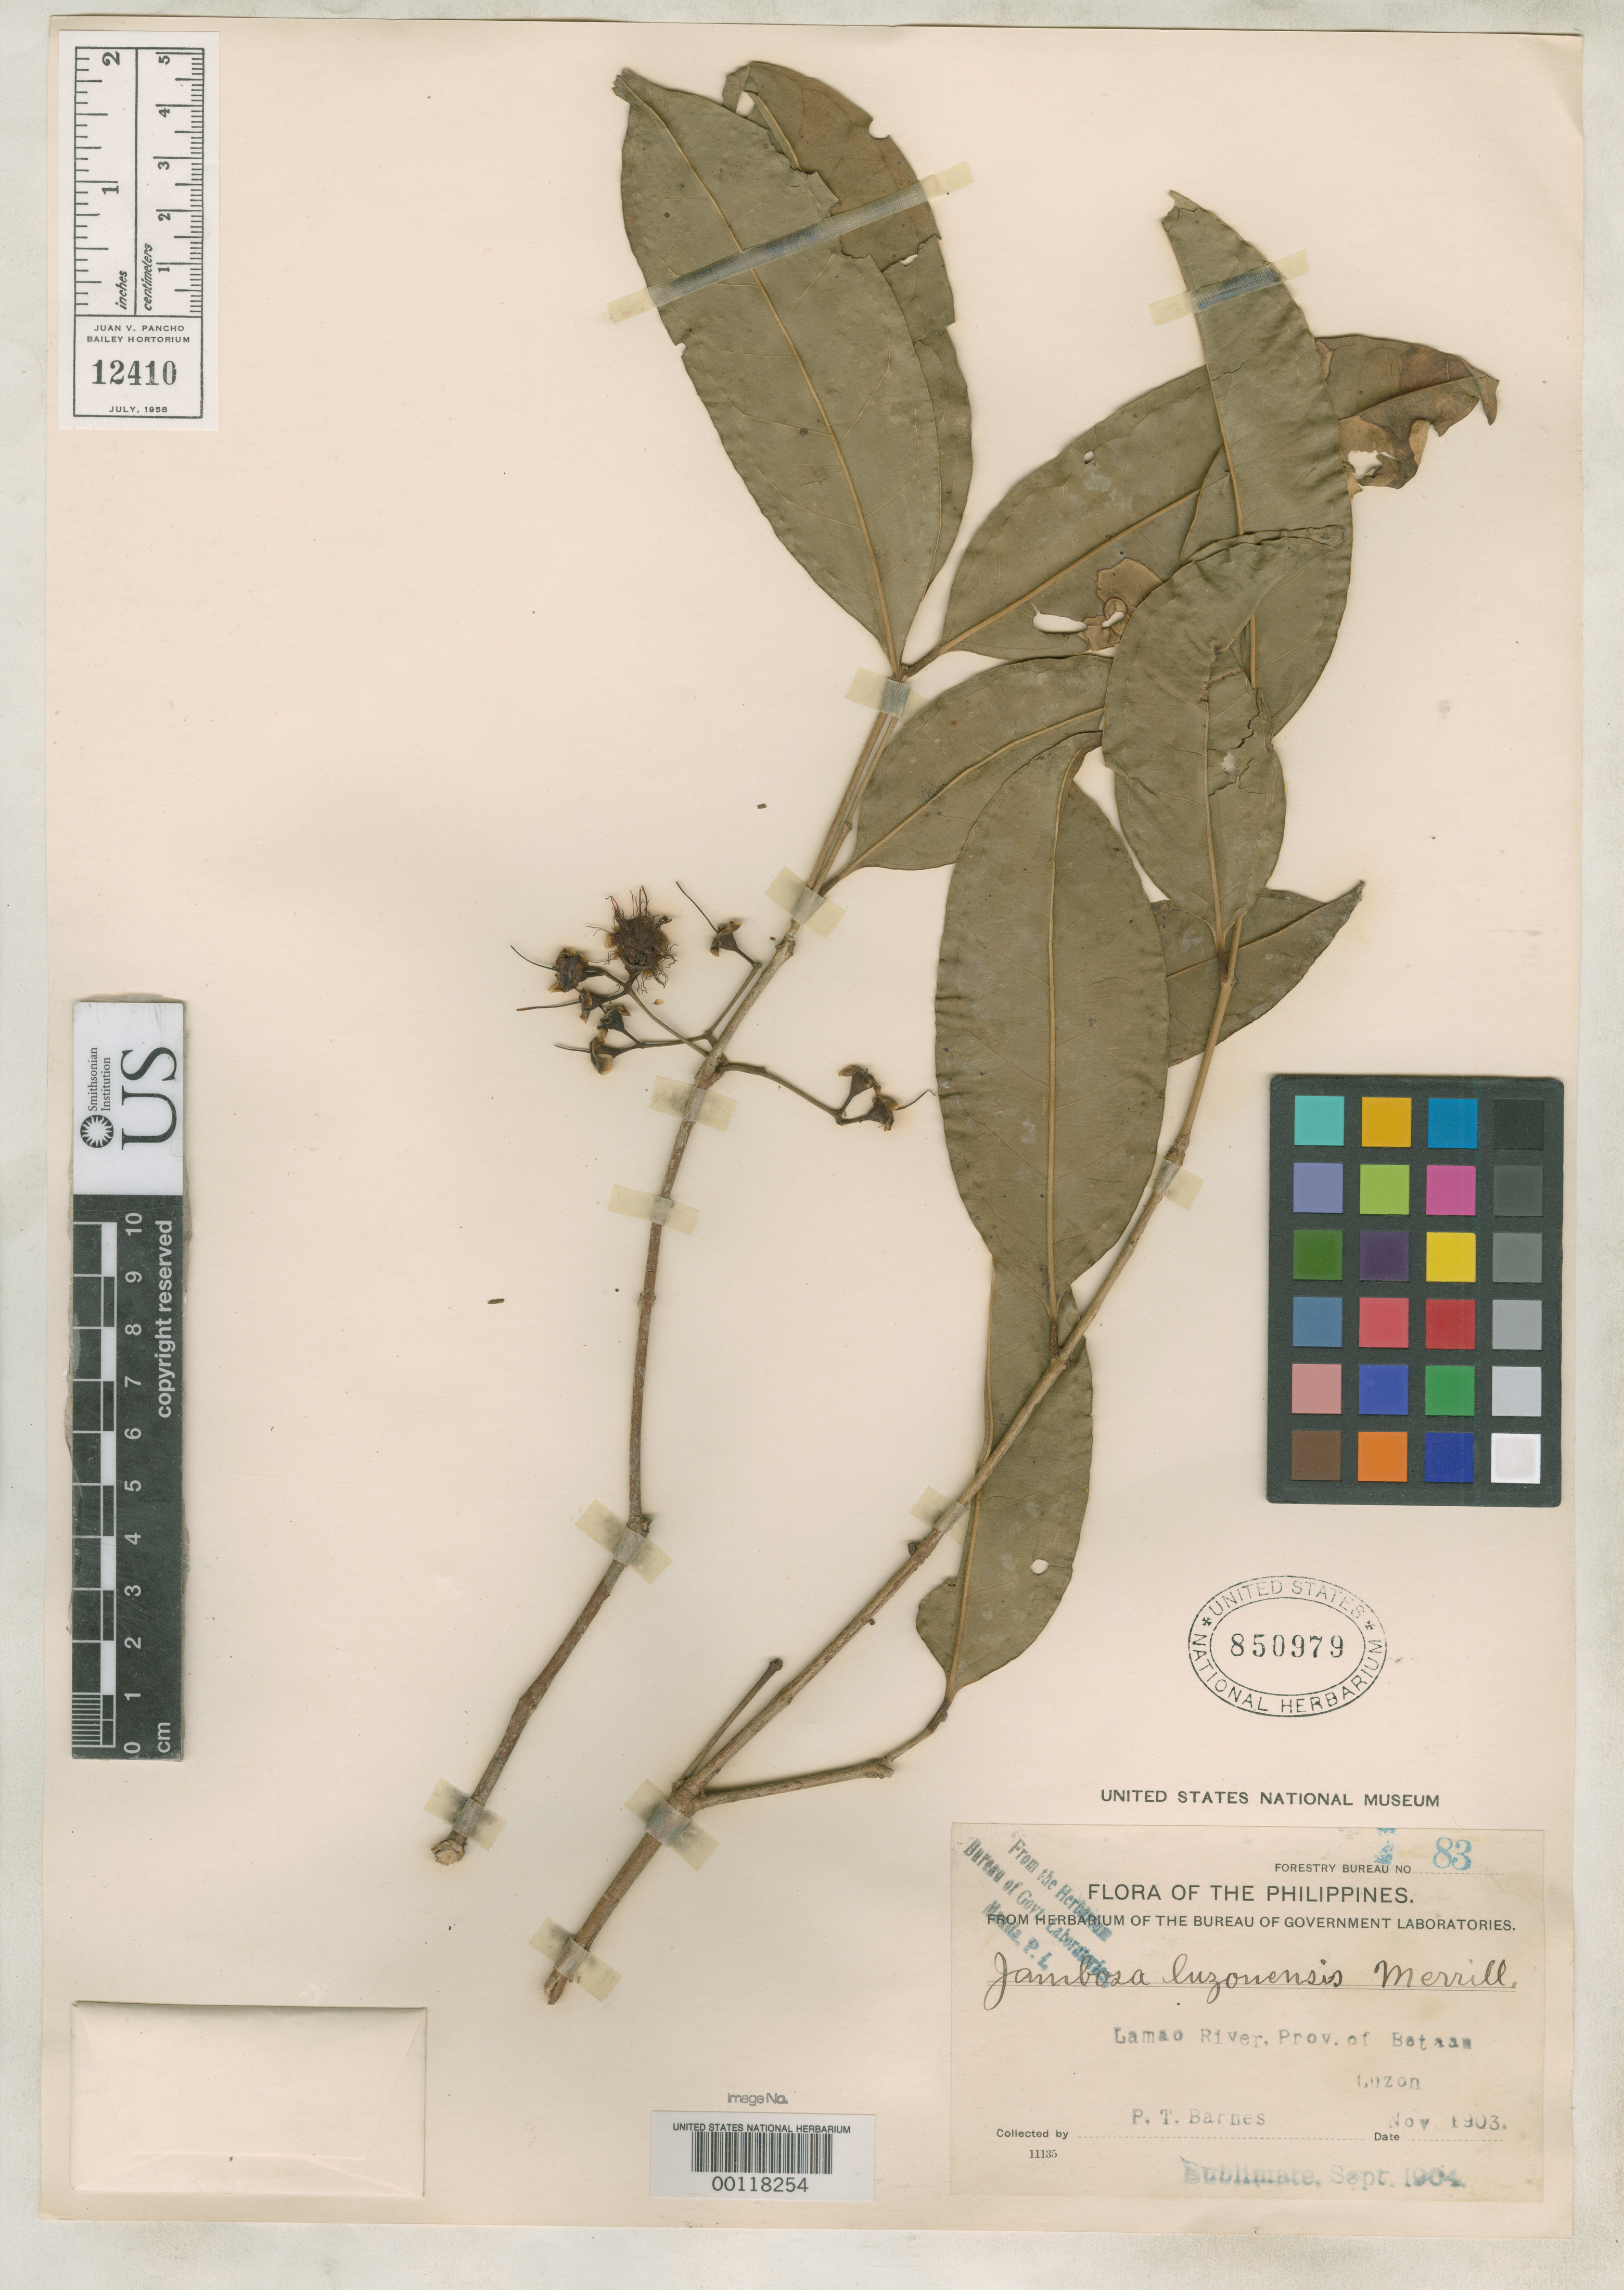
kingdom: Plantae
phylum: Tracheophyta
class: Magnoliopsida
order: Myrtales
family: Myrtaceae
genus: Jambosa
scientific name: Jambosa luzonensis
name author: Merr.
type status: Isotype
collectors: P. Barnes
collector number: Bur. Sci. 83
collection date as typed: Nov 1903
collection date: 1903-11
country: Philippines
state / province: Central Luzon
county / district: Bataan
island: Luzon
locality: Lamao River.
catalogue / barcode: US 850979